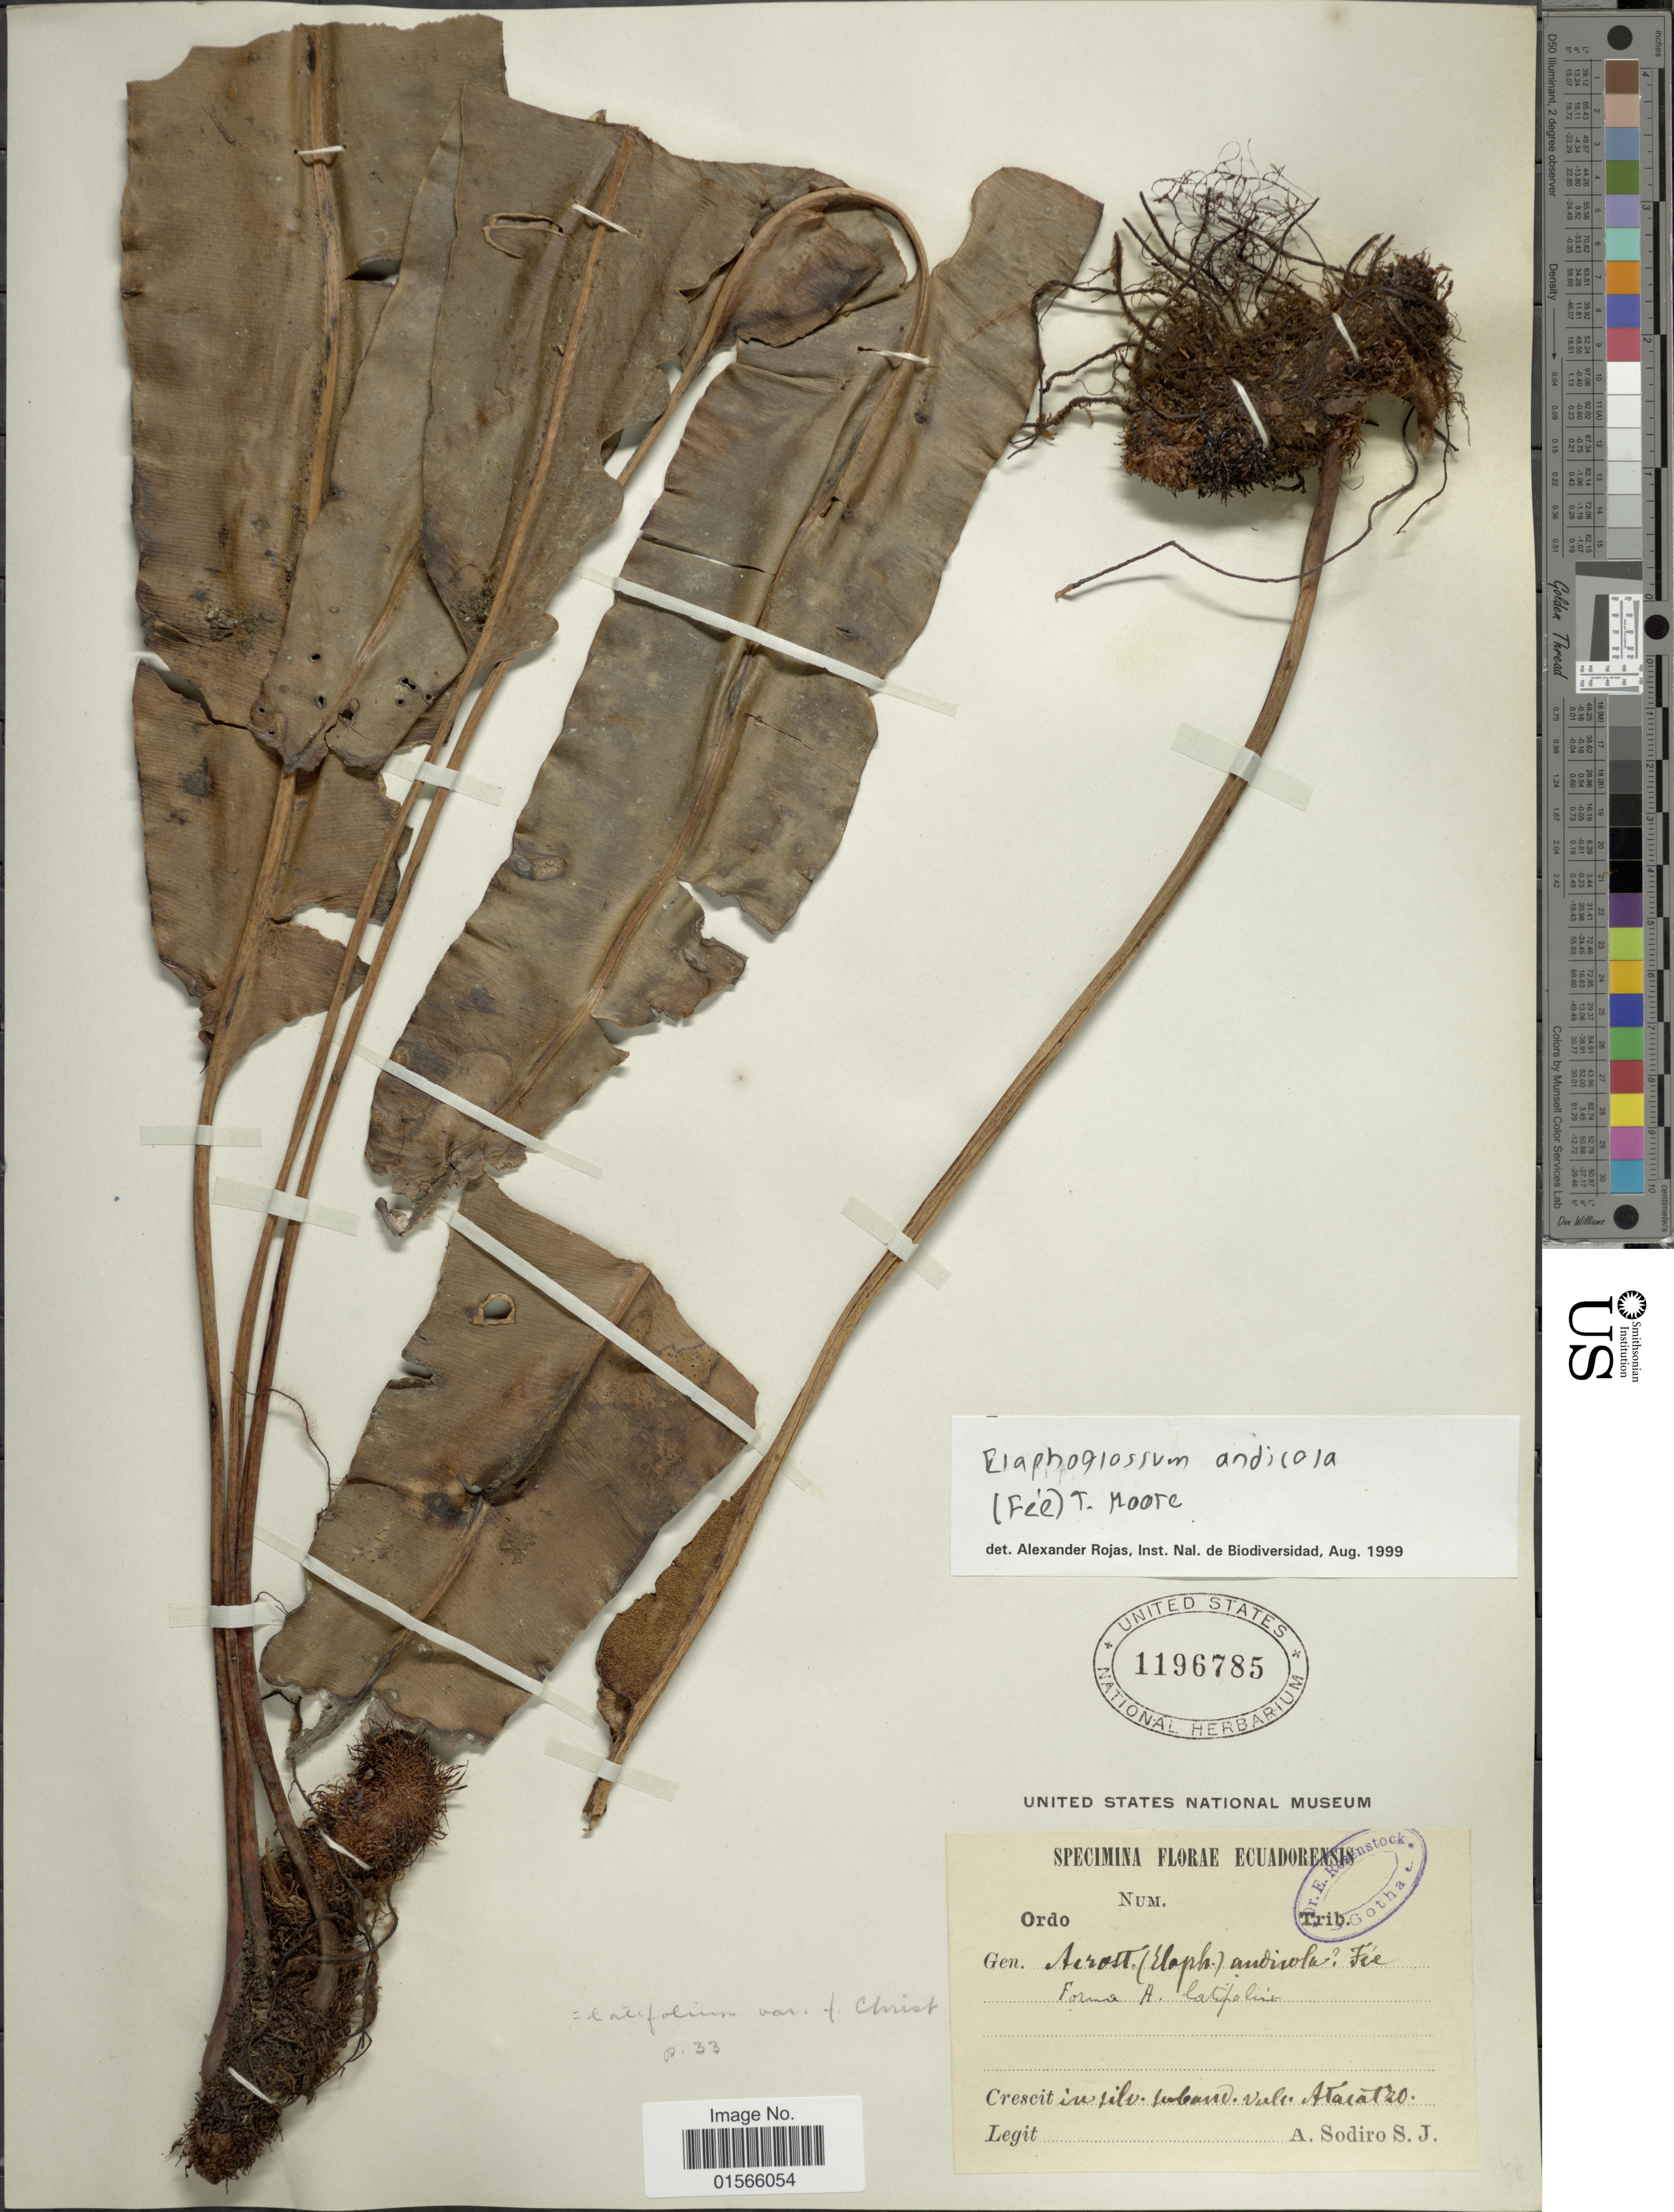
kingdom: Plantae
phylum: Tracheophyta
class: Polypodiopsida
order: Polypodiales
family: Dryopteridaceae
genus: Elaphoglossum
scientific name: Elaphoglossum andicola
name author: (Fée) T. Moore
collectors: A. Sodiro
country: Ecuador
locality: In silv. suband vulc. Atacazo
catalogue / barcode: US 1196785